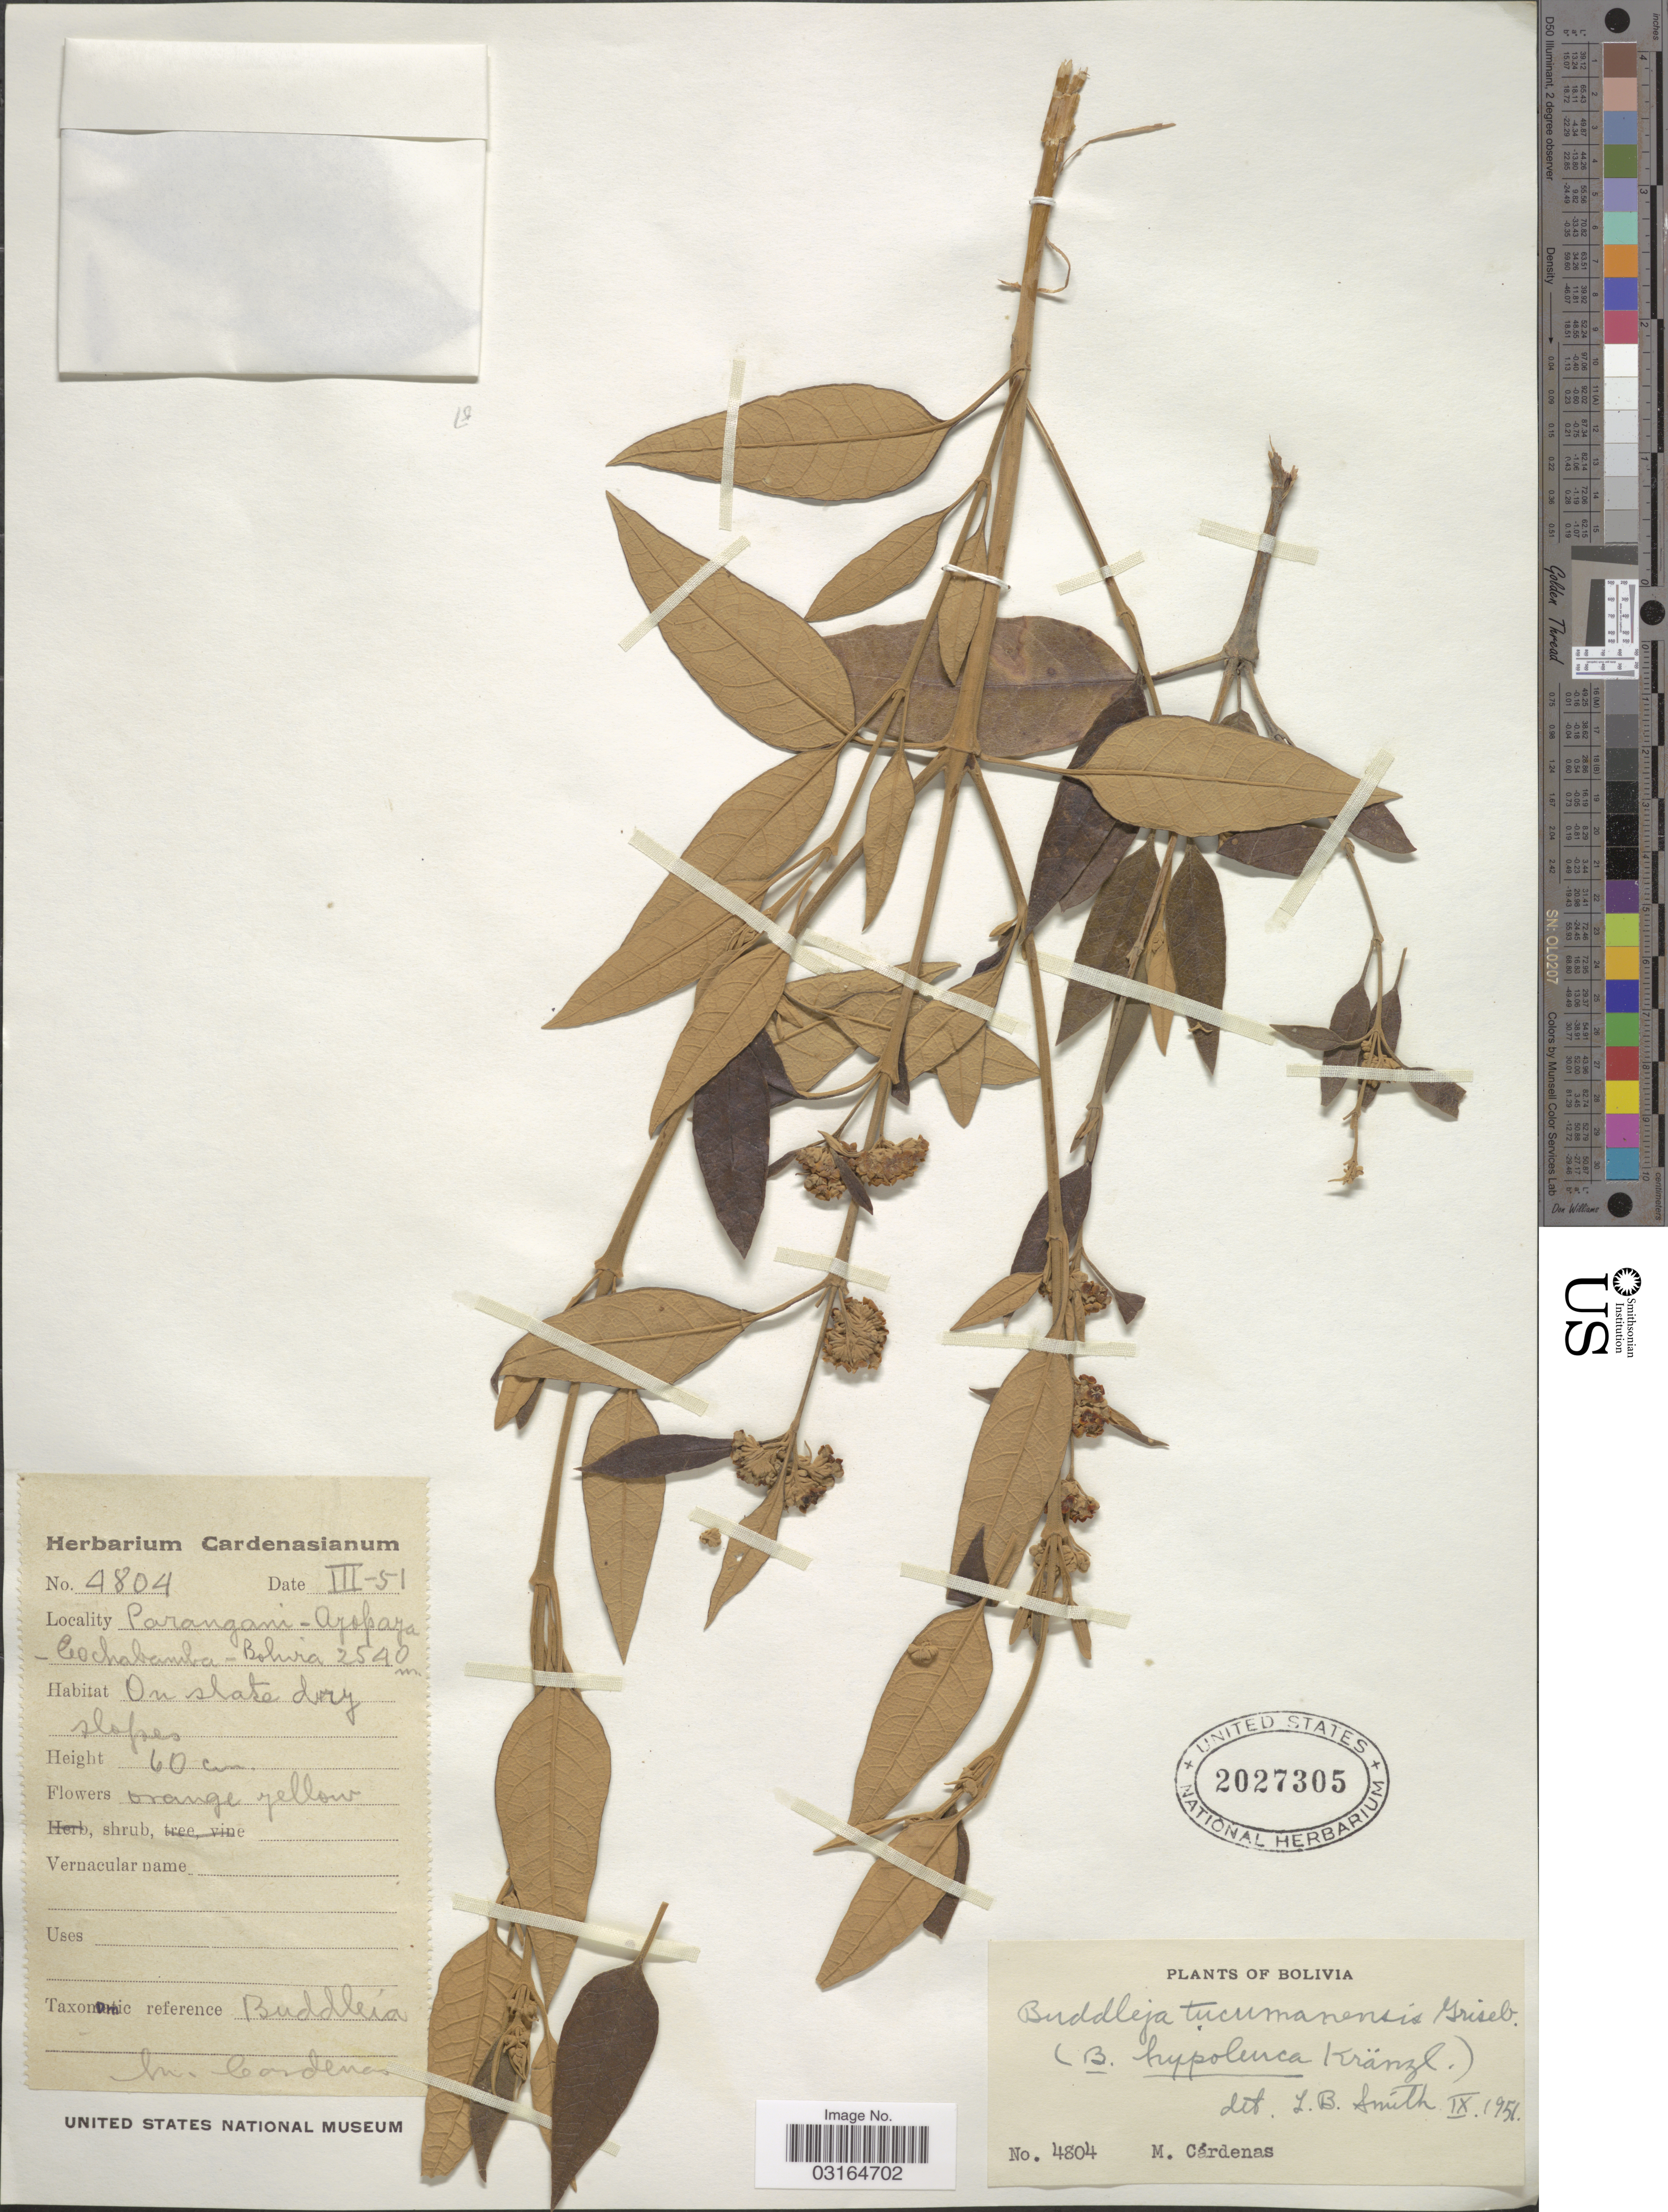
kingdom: Plantae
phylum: Tracheophyta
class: Magnoliopsida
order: Lamiales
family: Scrophulariaceae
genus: Buddleja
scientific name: Buddleja tucumanensis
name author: Griseb.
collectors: M. Cárdenas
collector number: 4804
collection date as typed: Transcribed d/m/y: /3/51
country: Bolivia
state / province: Cochabamba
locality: Parangani - Ayopaya.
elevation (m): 2540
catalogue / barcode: US 2027305